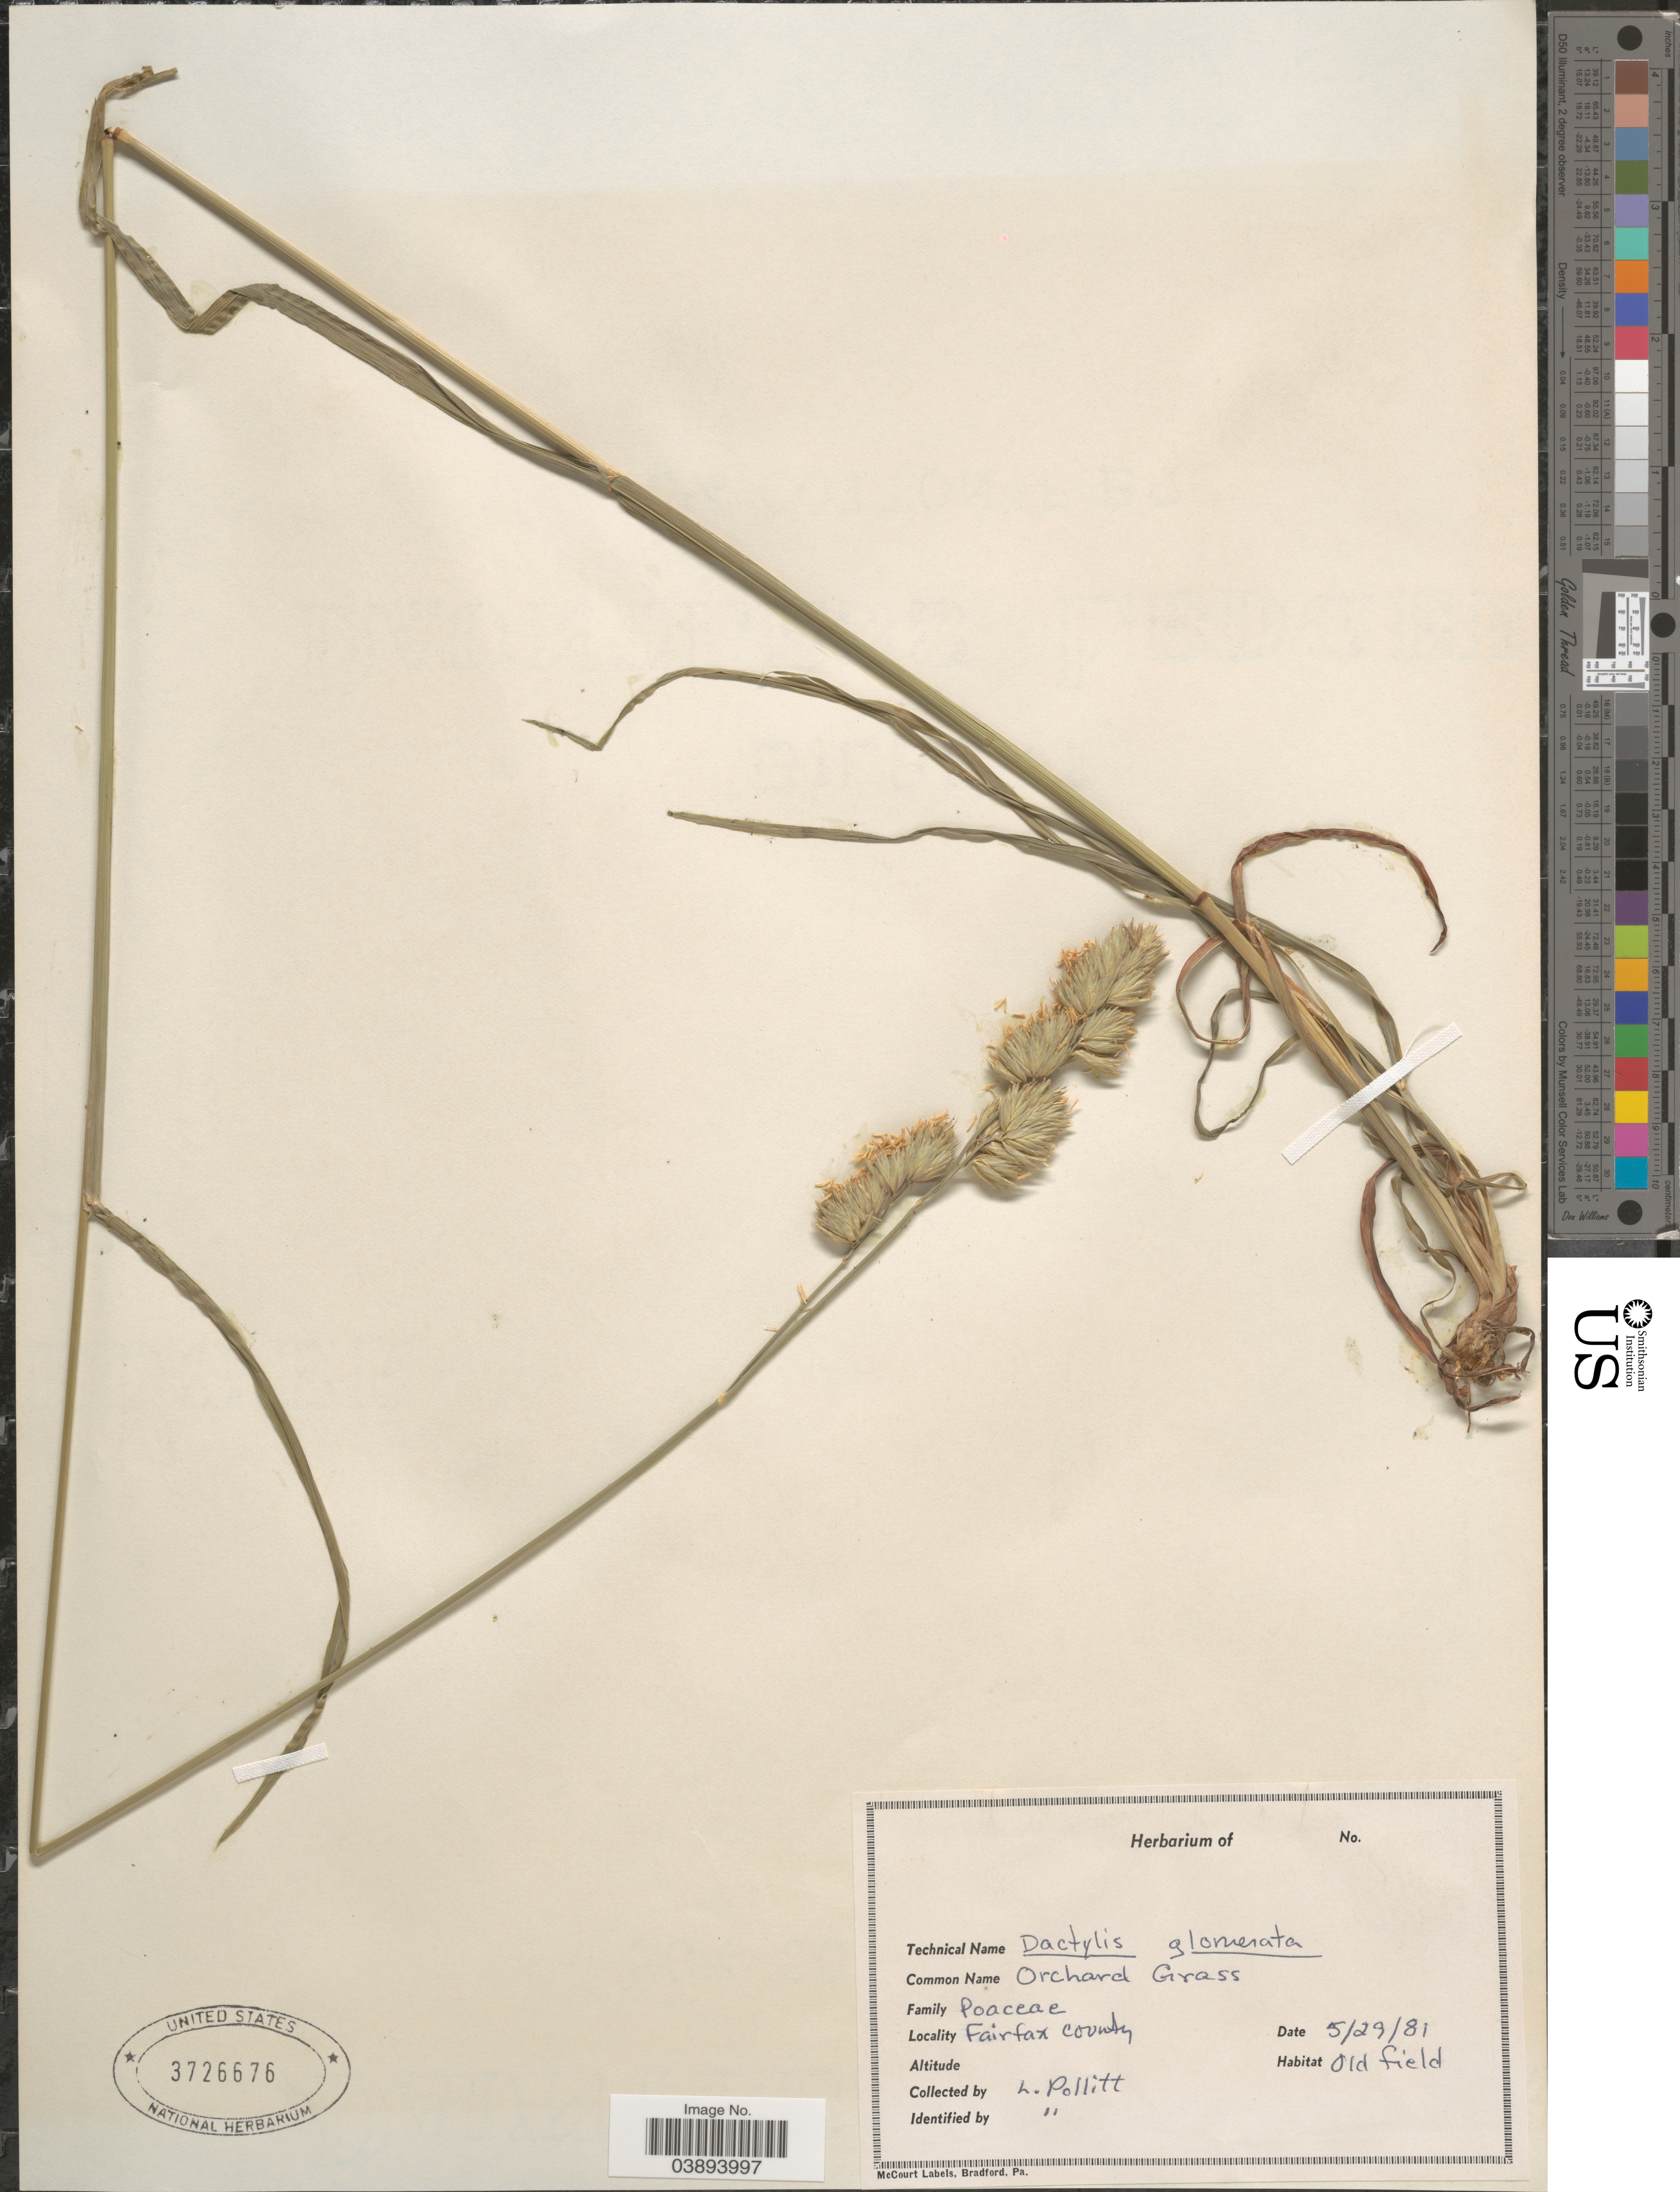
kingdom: Plantae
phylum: Tracheophyta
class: Liliopsida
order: Poales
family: Poaceae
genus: Dactylis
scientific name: Dactylis glomerata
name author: L.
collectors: L. Pollitt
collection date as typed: Transcribed d/m/y: 29/5/81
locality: Fairfax County.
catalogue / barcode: US 3726676